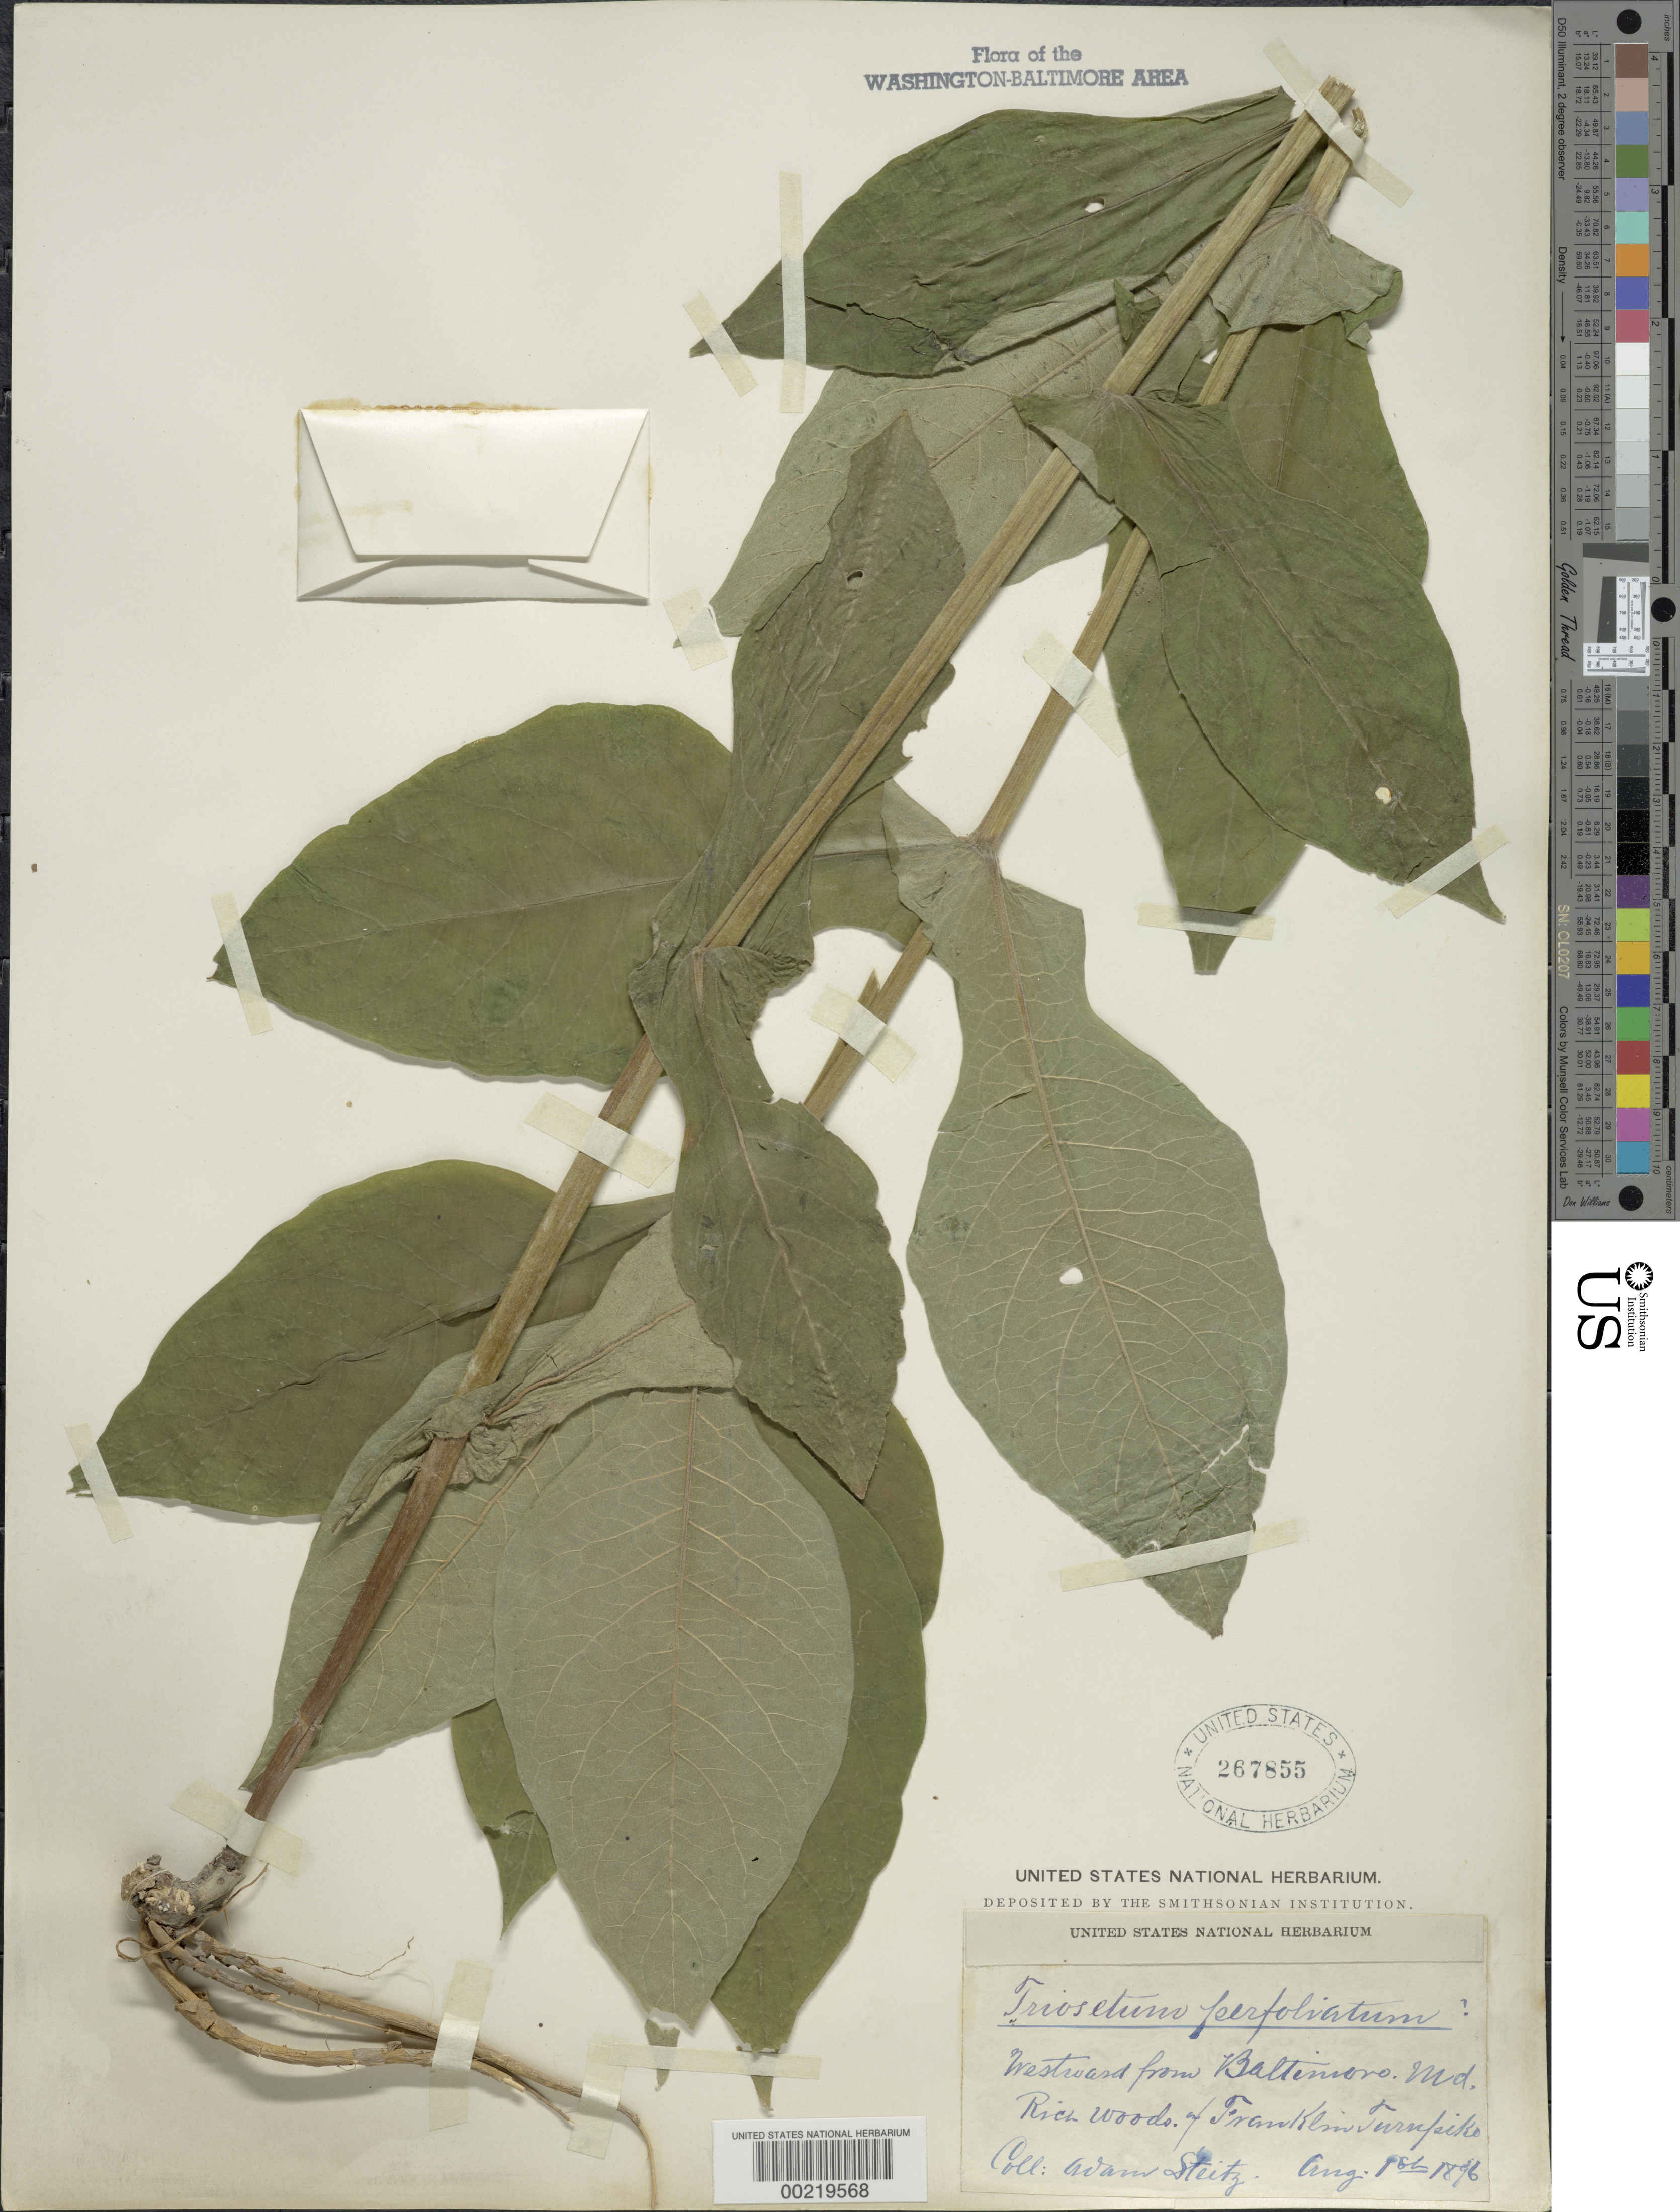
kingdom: Plantae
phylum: Tracheophyta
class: Magnoliopsida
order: Dipsacales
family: Caprifoliaceae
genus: Triosteum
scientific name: Triosteum perfoliatum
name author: L.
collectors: A. Steitz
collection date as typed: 01 Aug 1896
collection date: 1896-08-01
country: United States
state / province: Maryland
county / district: Baltimore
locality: Westward from Baltimore, Franklin Tpk.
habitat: Rich woods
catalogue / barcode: US 267855